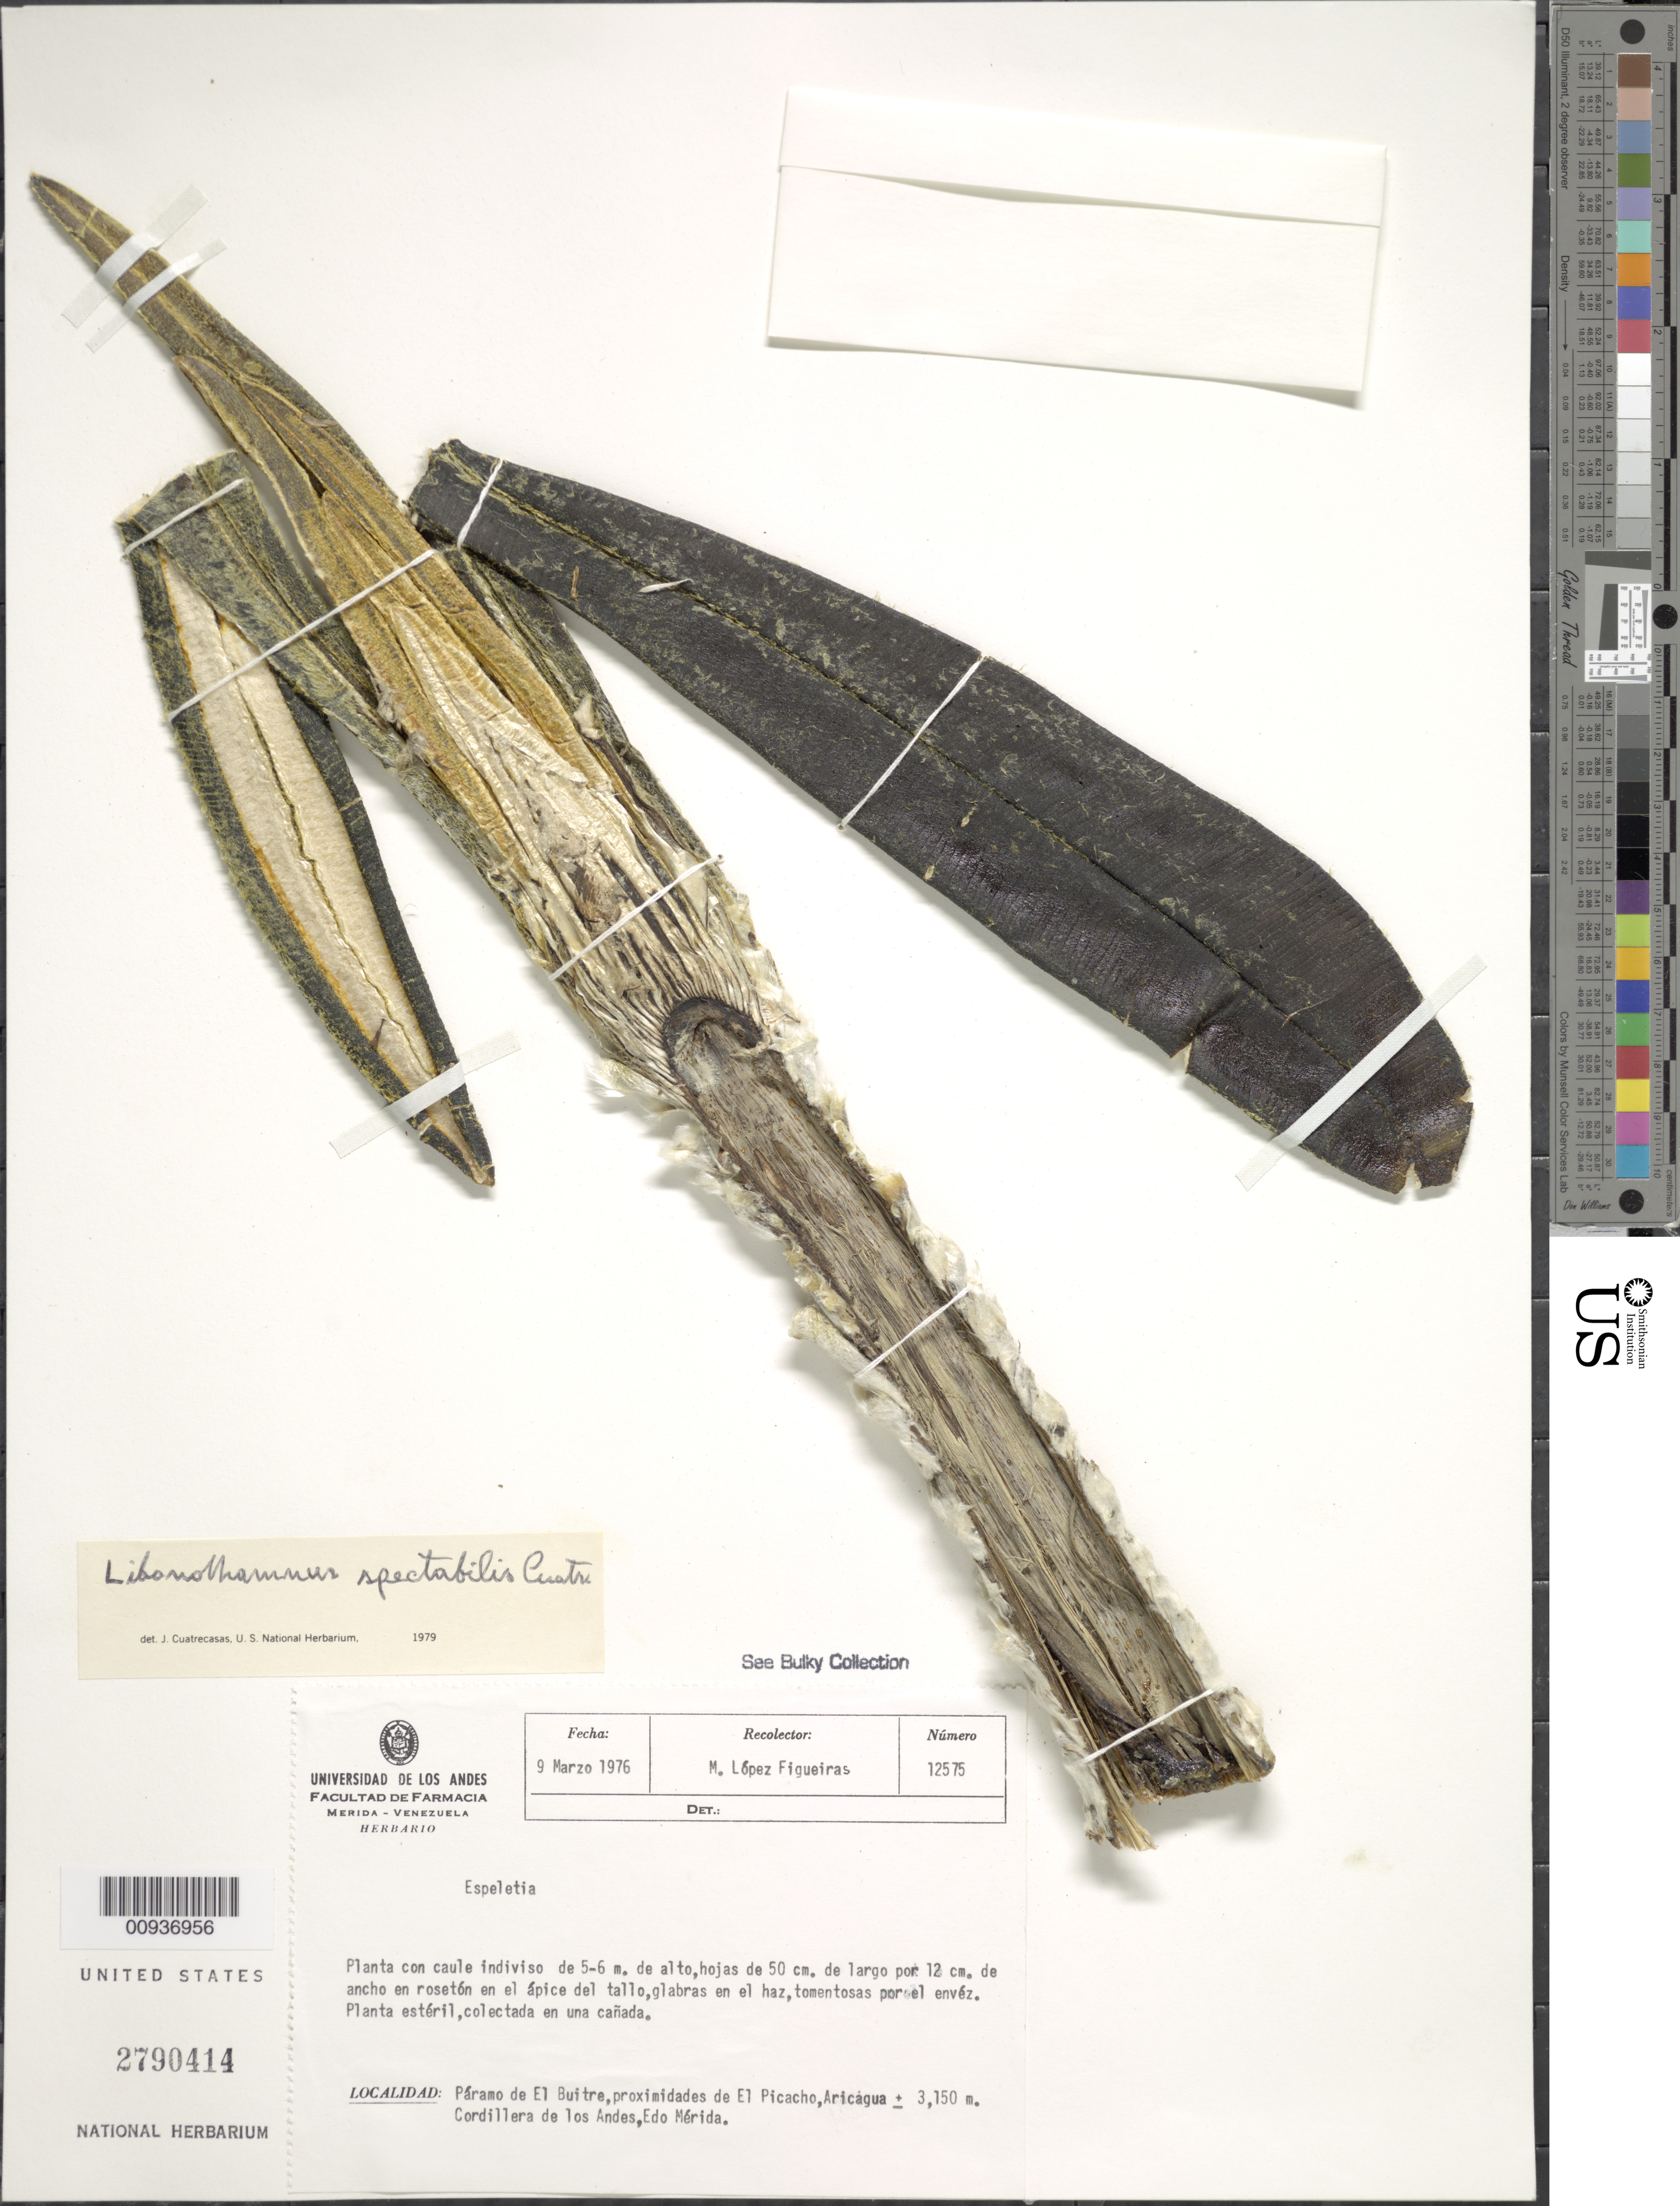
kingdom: Plantae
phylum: Tracheophyta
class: Magnoliopsida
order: Asterales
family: Asteraceae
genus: Libanothamnus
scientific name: Libanothamnus spectabilis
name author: (Cuatrec.) Cuatrec.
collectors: M. López Figueiras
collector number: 12575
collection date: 1976-03-09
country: Venezuela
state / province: Mérida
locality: Paramo de El Buitre, proximidades de El Picacho, Aricagua, Cordillera de Los Andes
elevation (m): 3150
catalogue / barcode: US 2790414